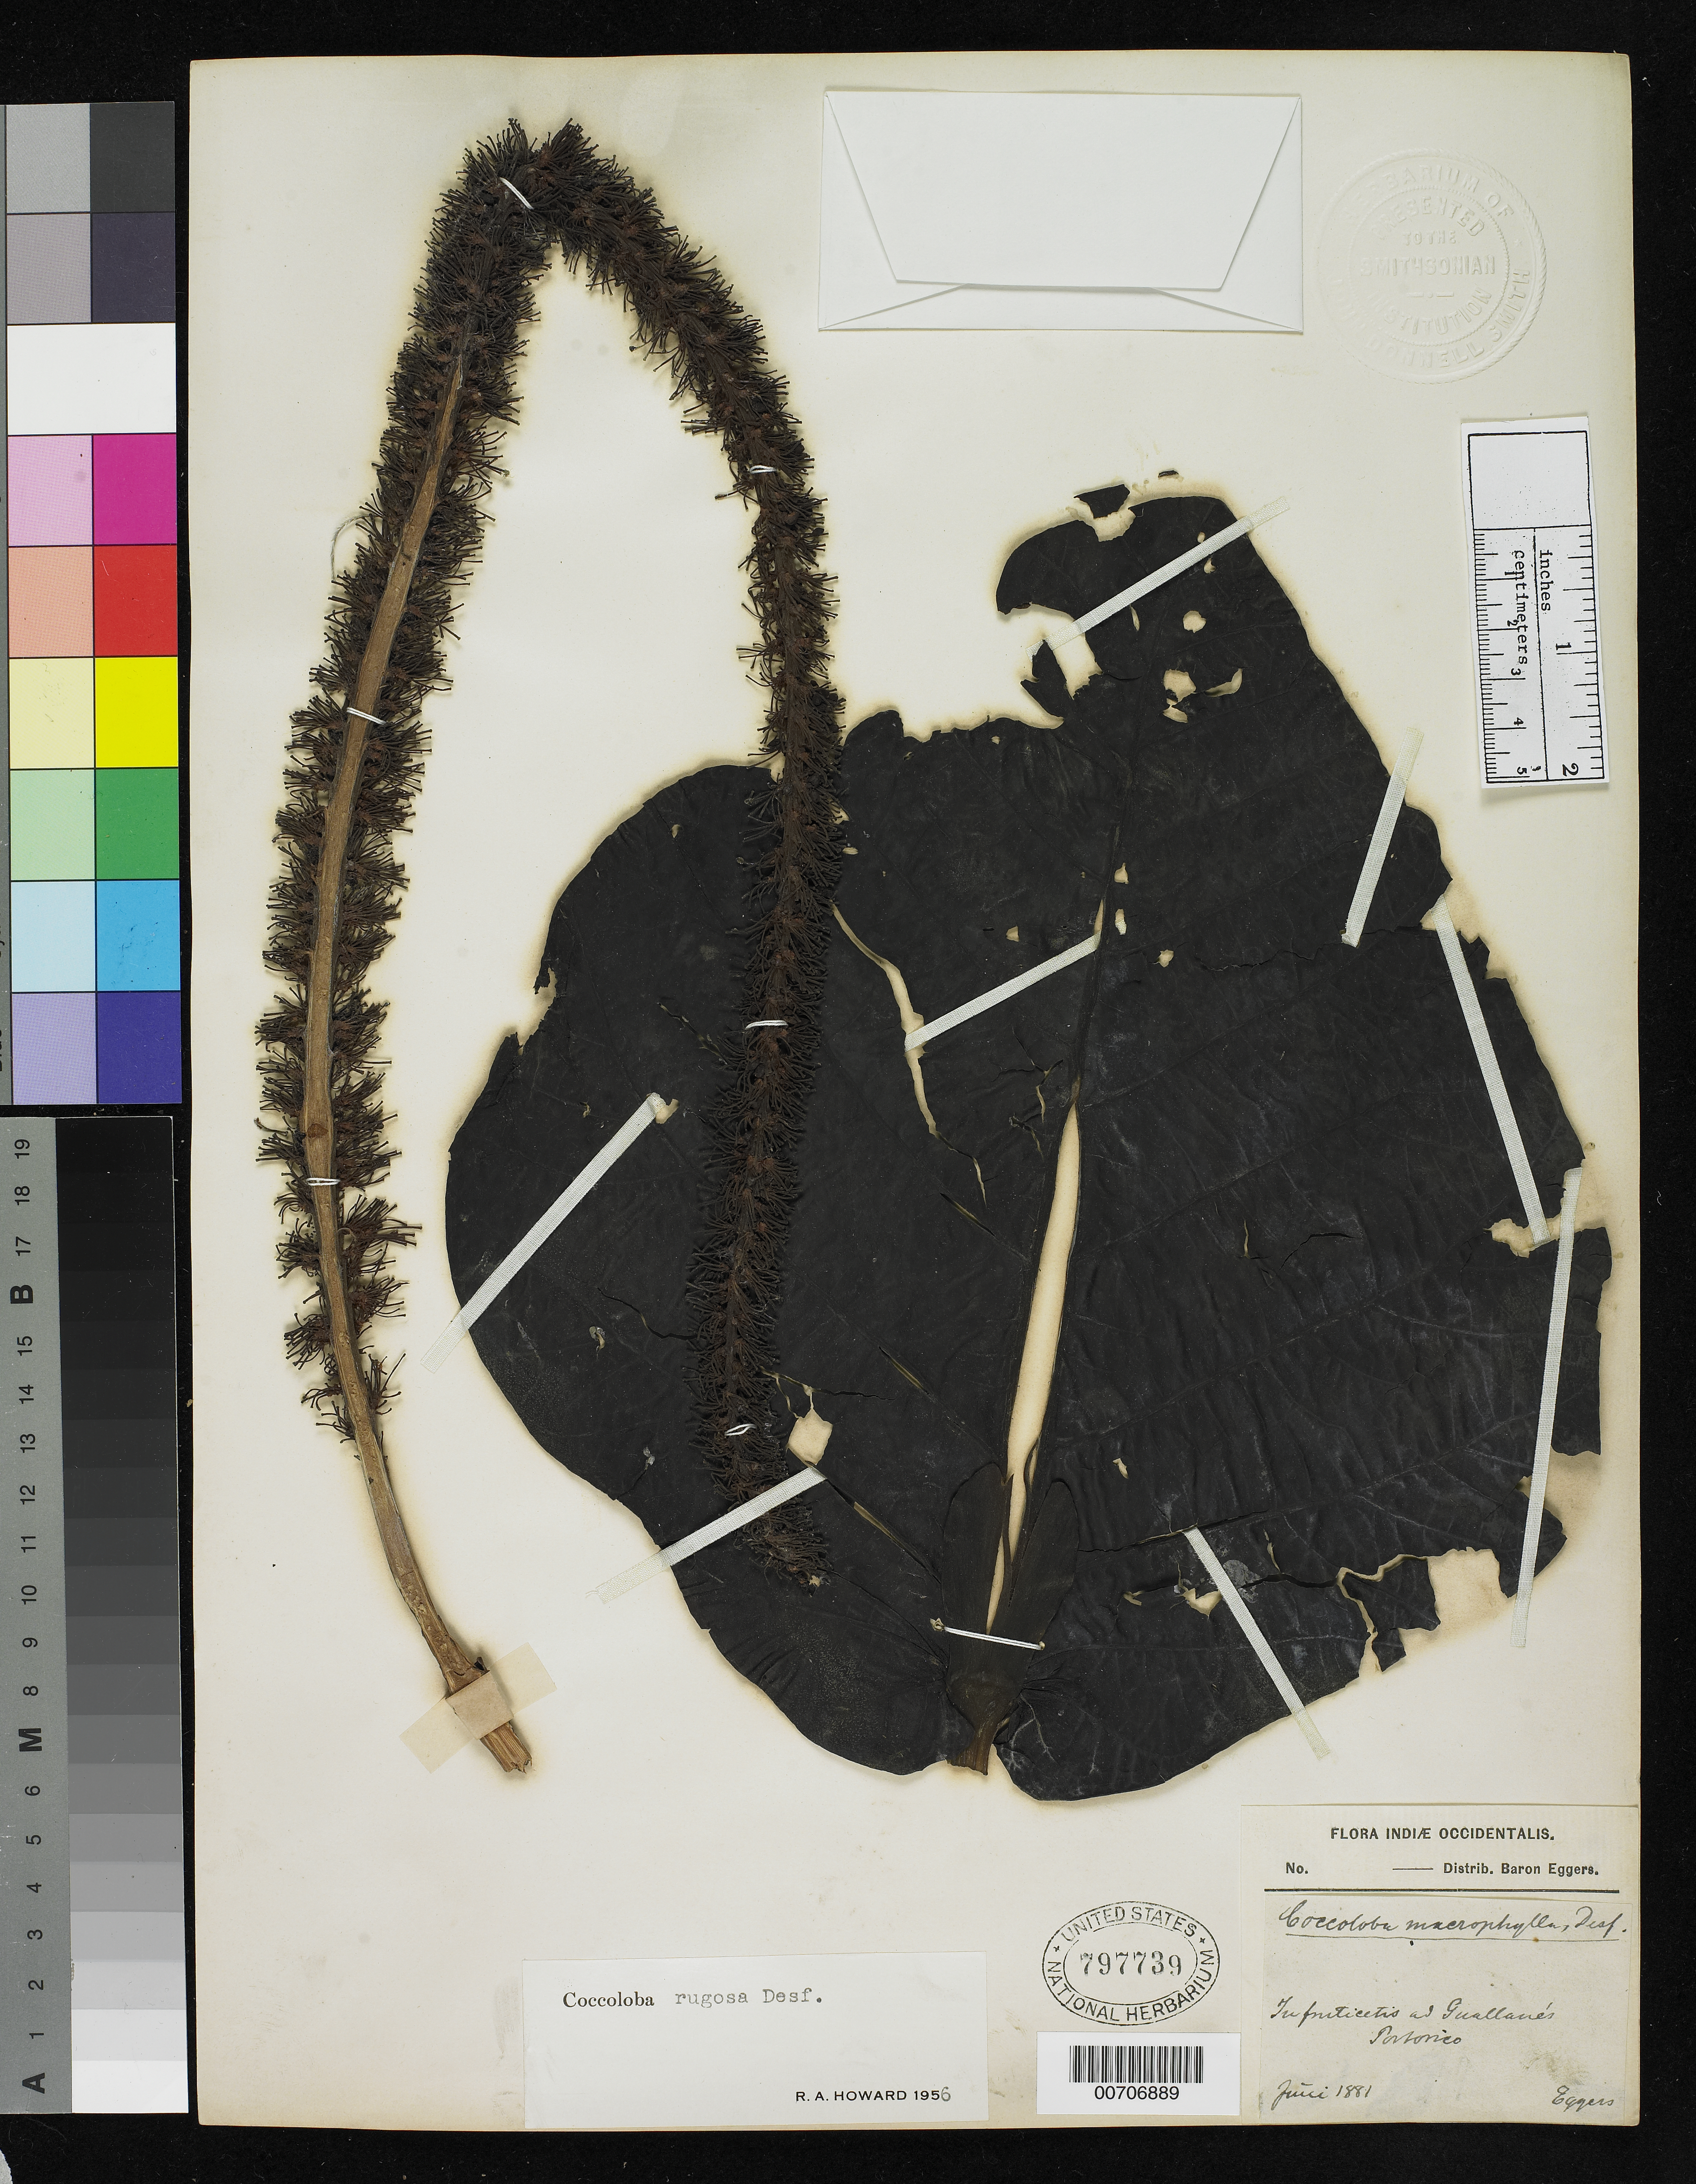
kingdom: Plantae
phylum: Tracheophyta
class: Magnoliopsida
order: Caryophyllales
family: Polygonaceae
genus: Coccoloba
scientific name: Coccoloba rugosa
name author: Desf.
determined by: Howard, R. A.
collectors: H. F. A. von Eggers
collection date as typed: Jun 1881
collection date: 1881-06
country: Puerto Rico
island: Greater Antilles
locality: In fruticetis ad Guallanes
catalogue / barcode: US 797739